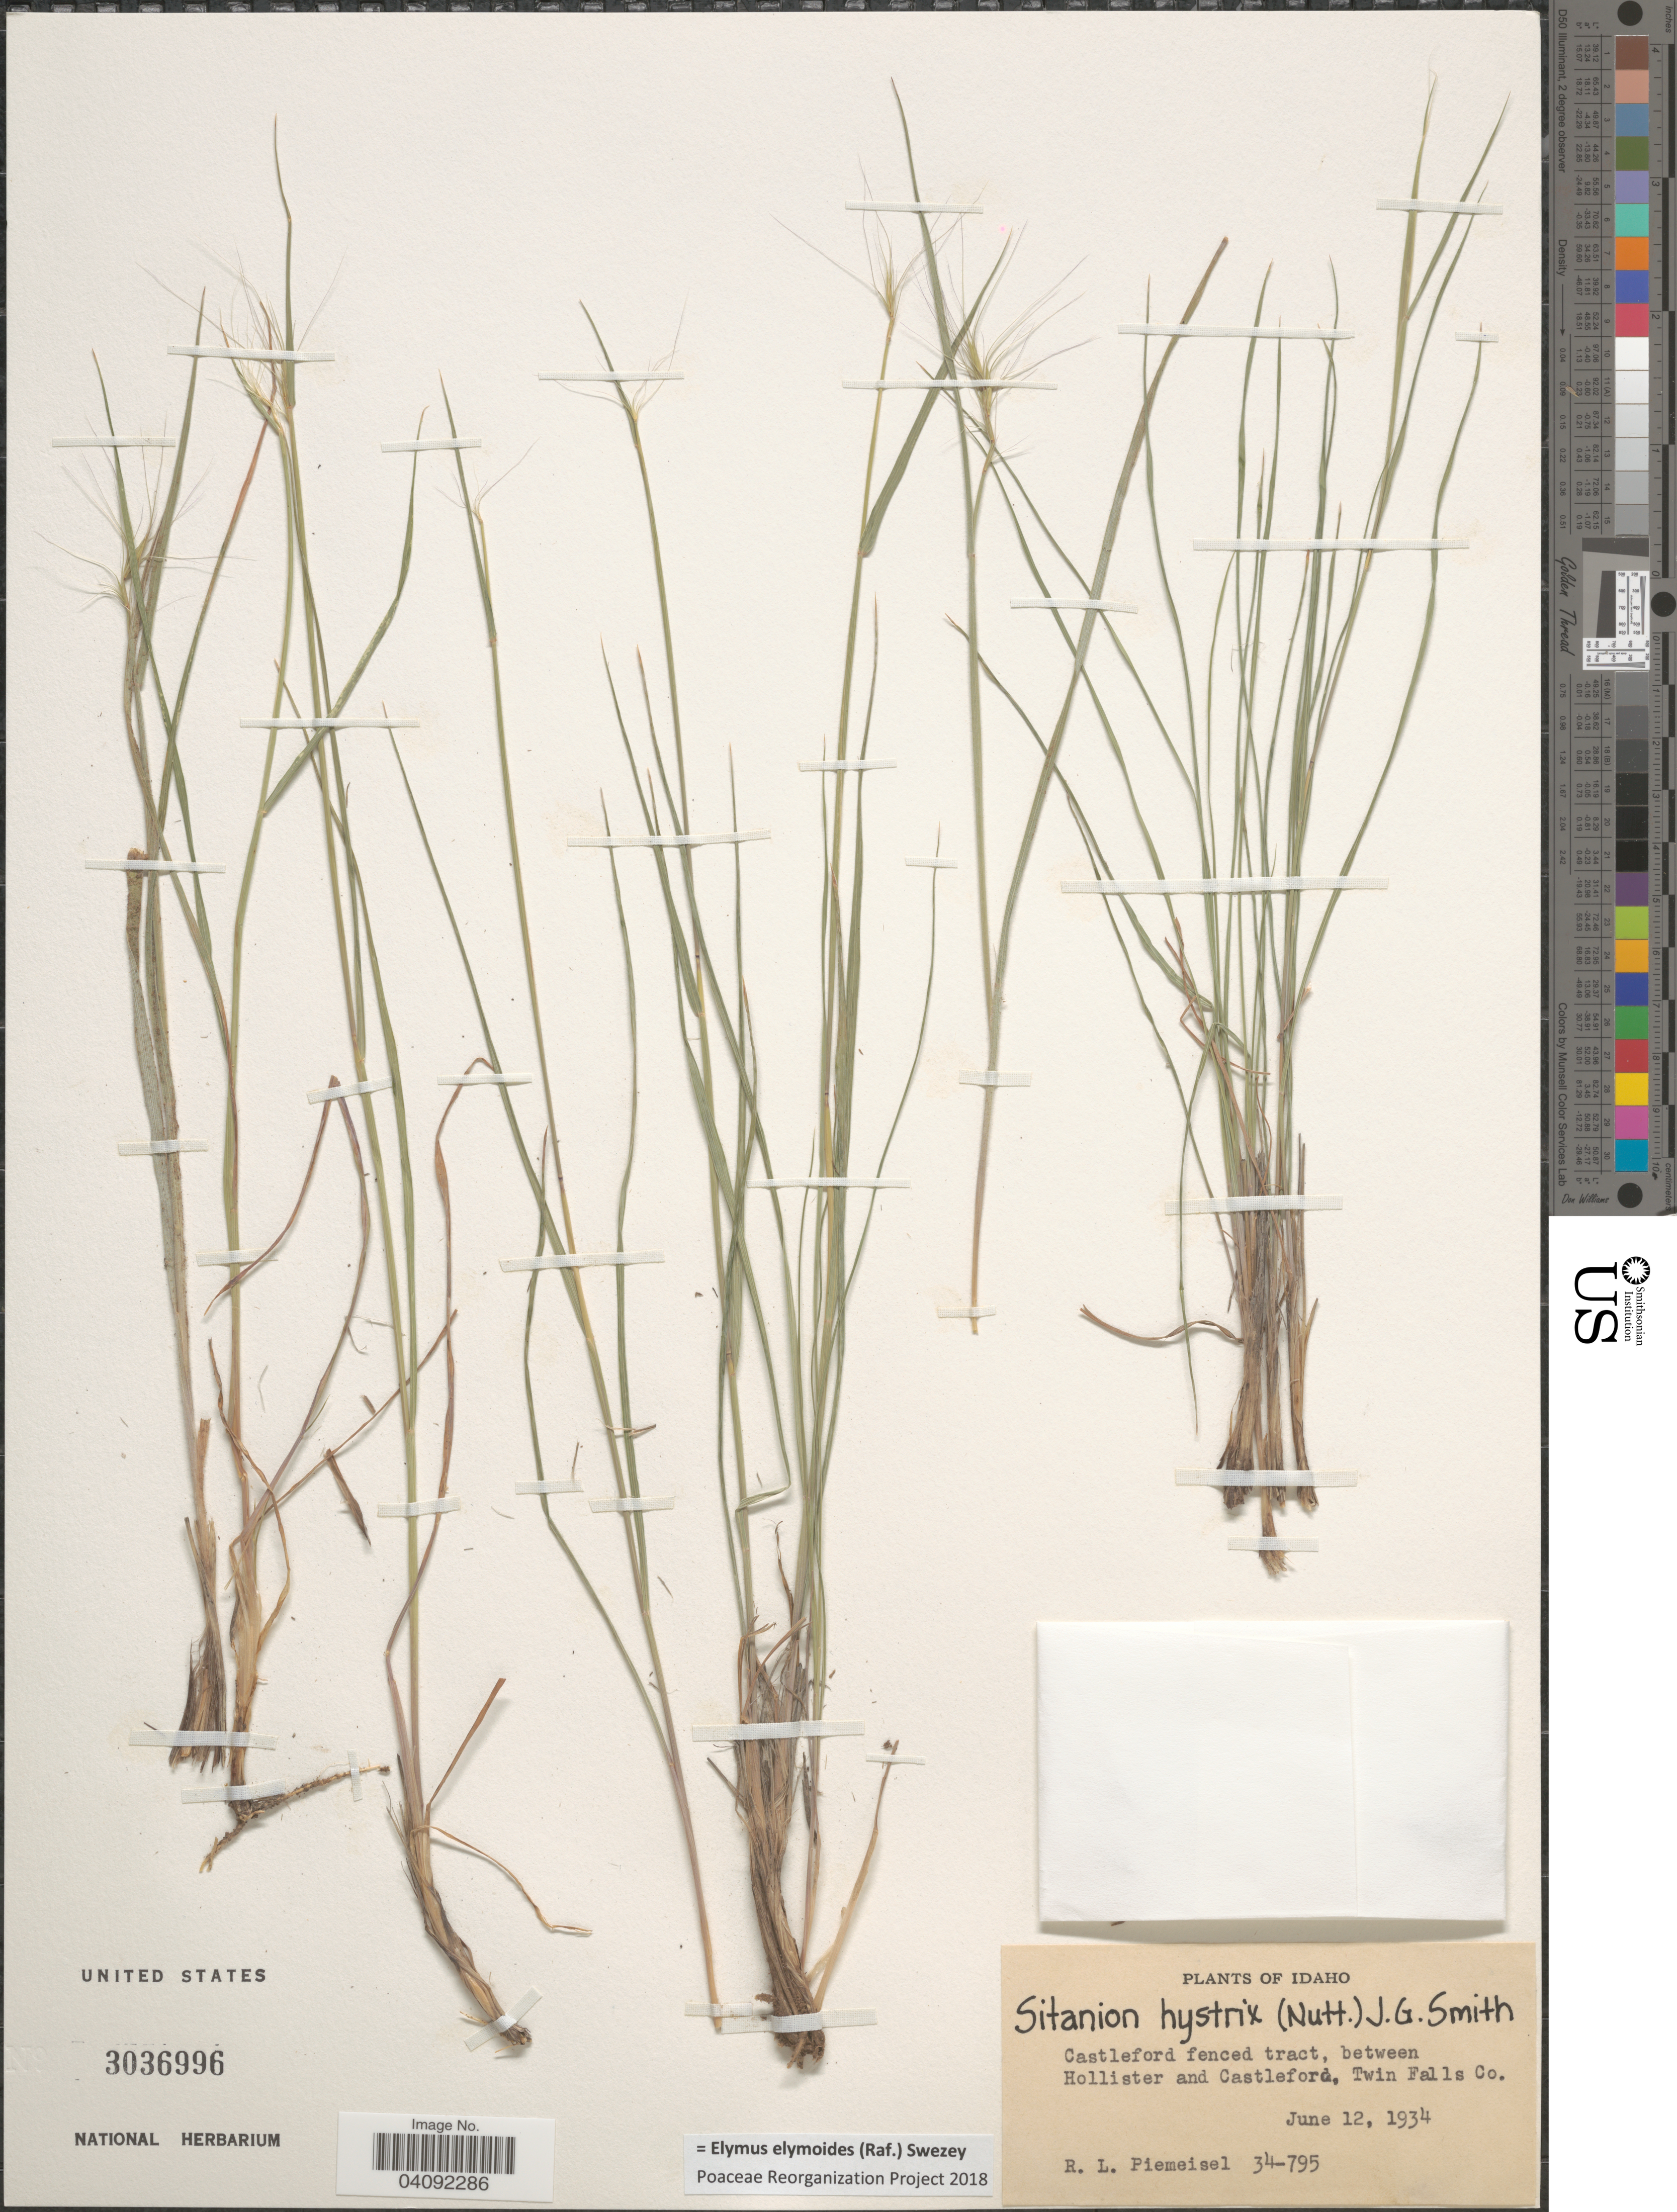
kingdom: Plantae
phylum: Tracheophyta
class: Liliopsida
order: Poales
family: Poaceae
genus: Elymus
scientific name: Elymus elymoides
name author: (Raf.) Swezey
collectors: R. L. Piemeisel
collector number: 34-795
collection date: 1934-06-12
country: United States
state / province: Idaho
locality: Castleford fenced tract, between Hollister and Castleford, Twin Falls Co.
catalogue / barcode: US 3036996